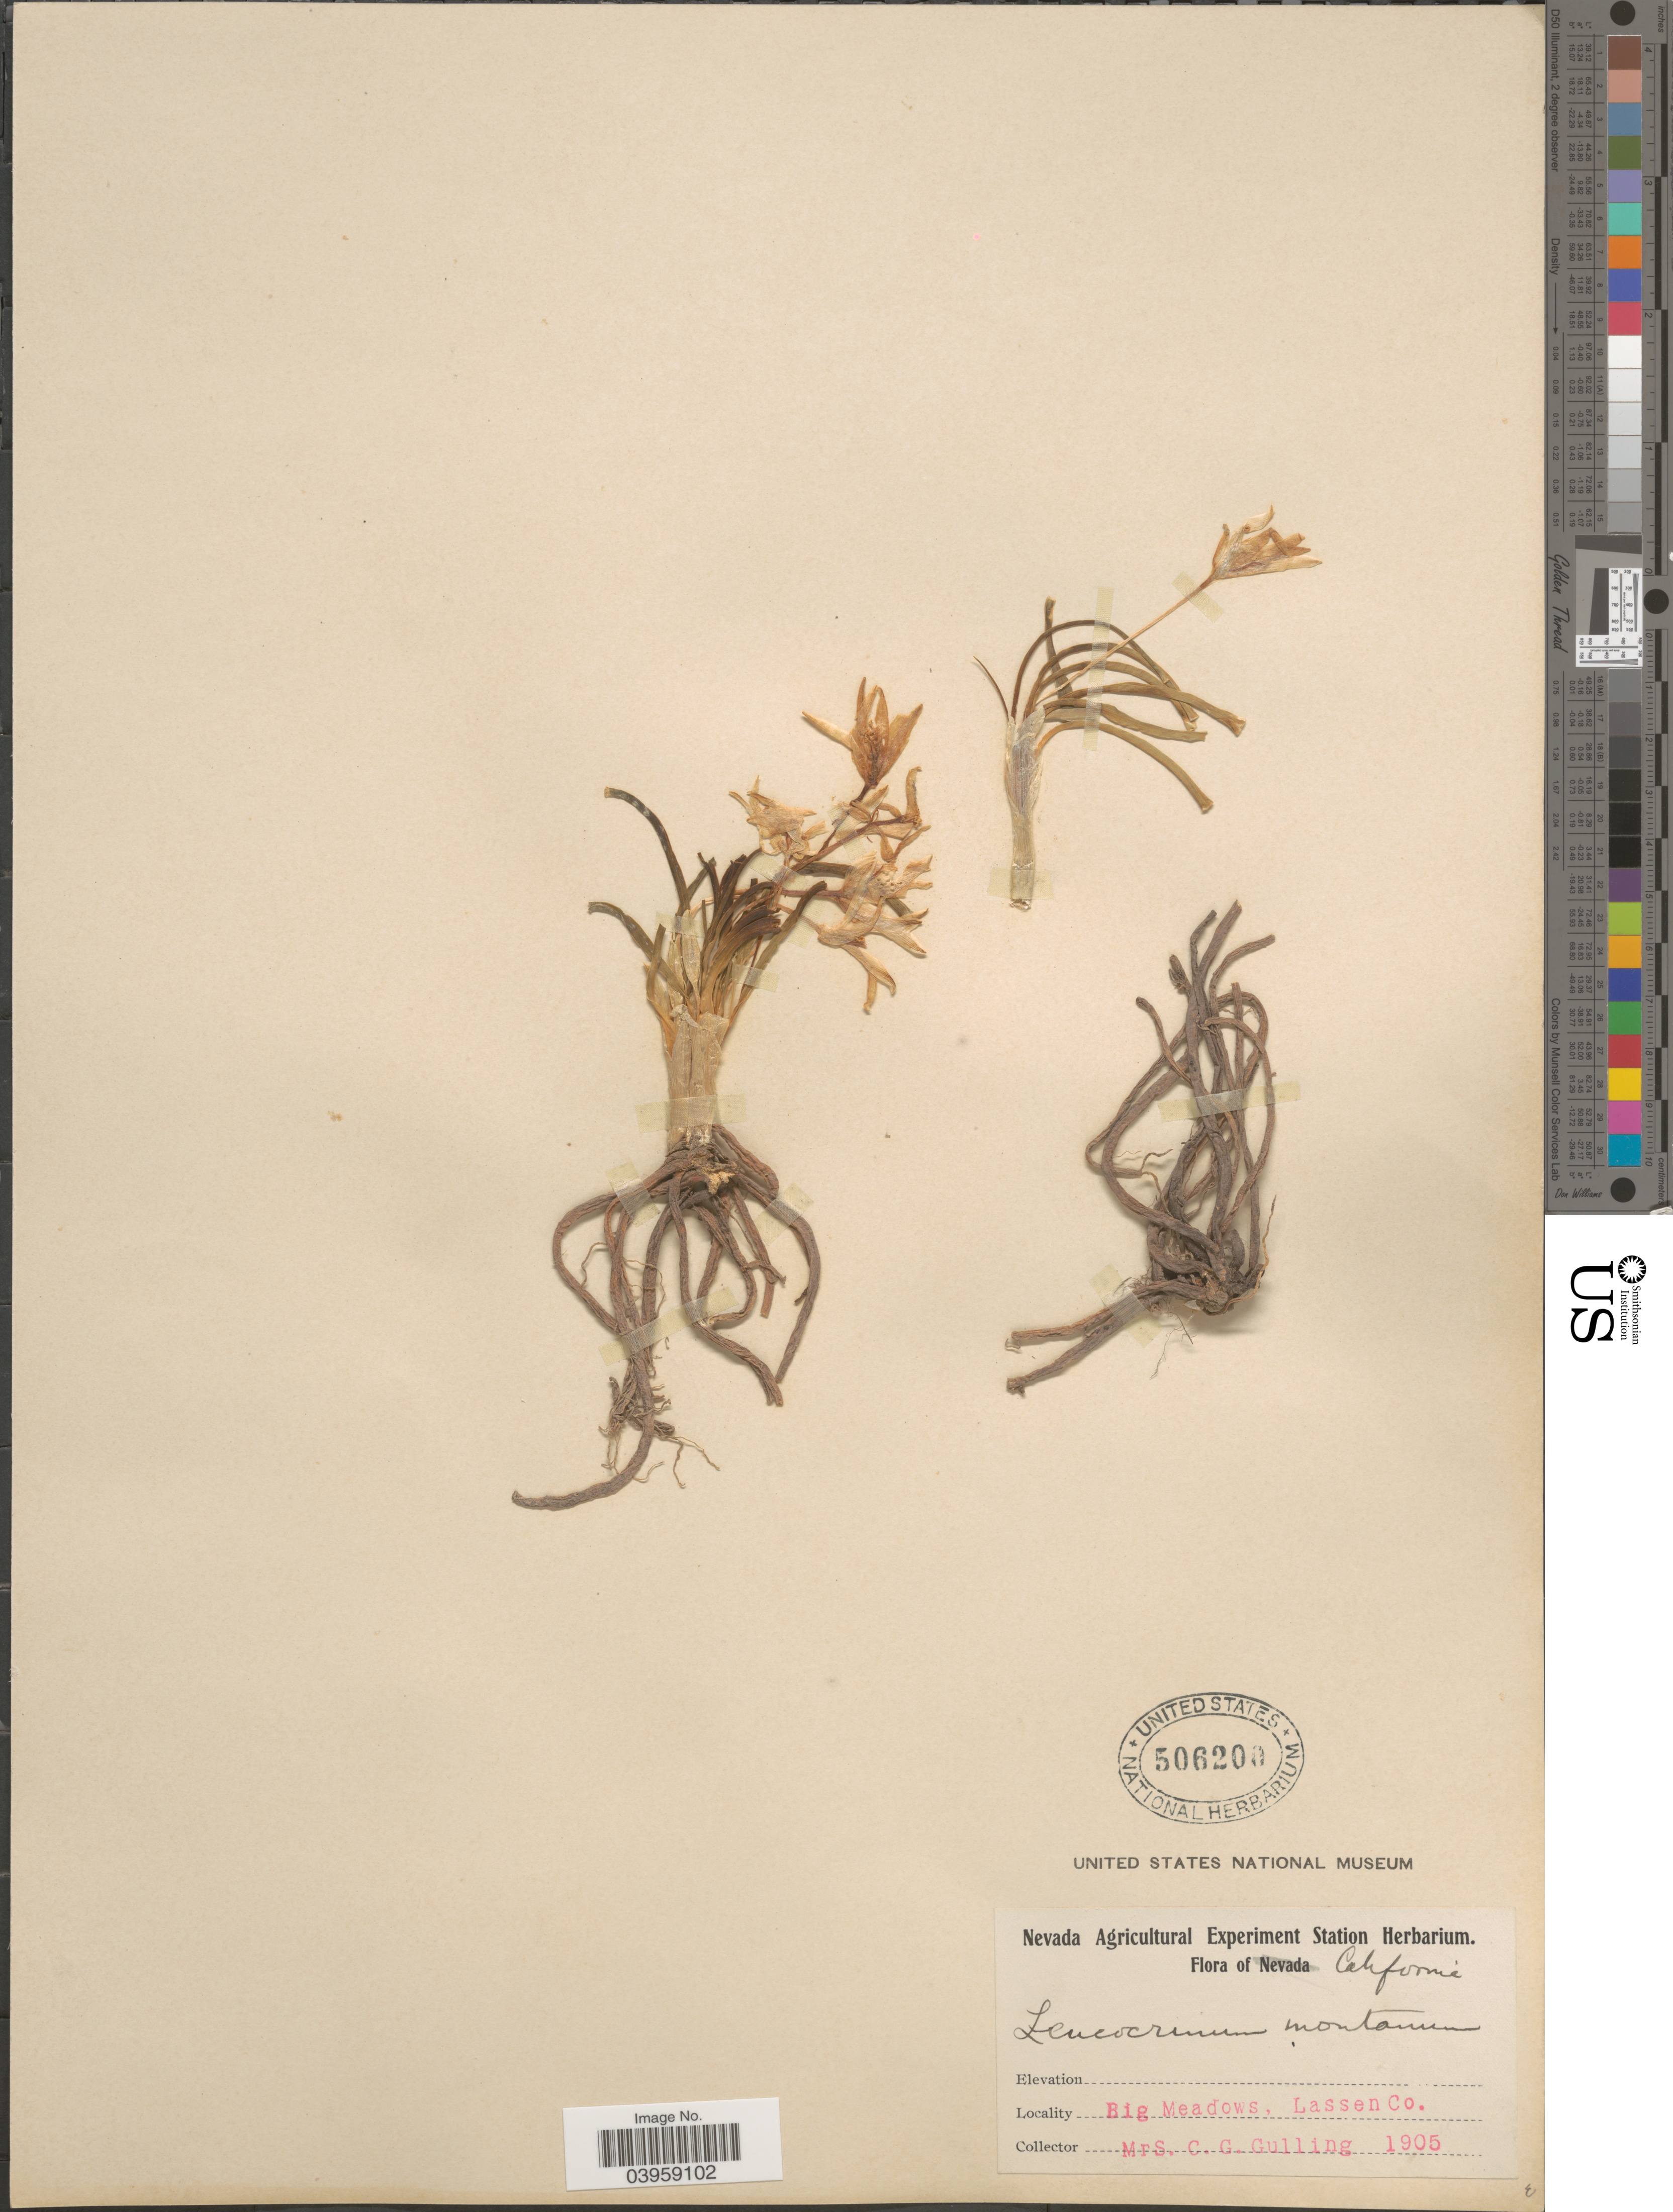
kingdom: Plantae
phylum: Tracheophyta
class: Liliopsida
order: Asparagales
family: Asparagaceae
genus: Leucocrinum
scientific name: Leucocrinum montanum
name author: Nutt.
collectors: C. Gulling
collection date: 1905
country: United States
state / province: California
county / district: Lassen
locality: Big Meadows, Lassen Co.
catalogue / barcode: US 506200